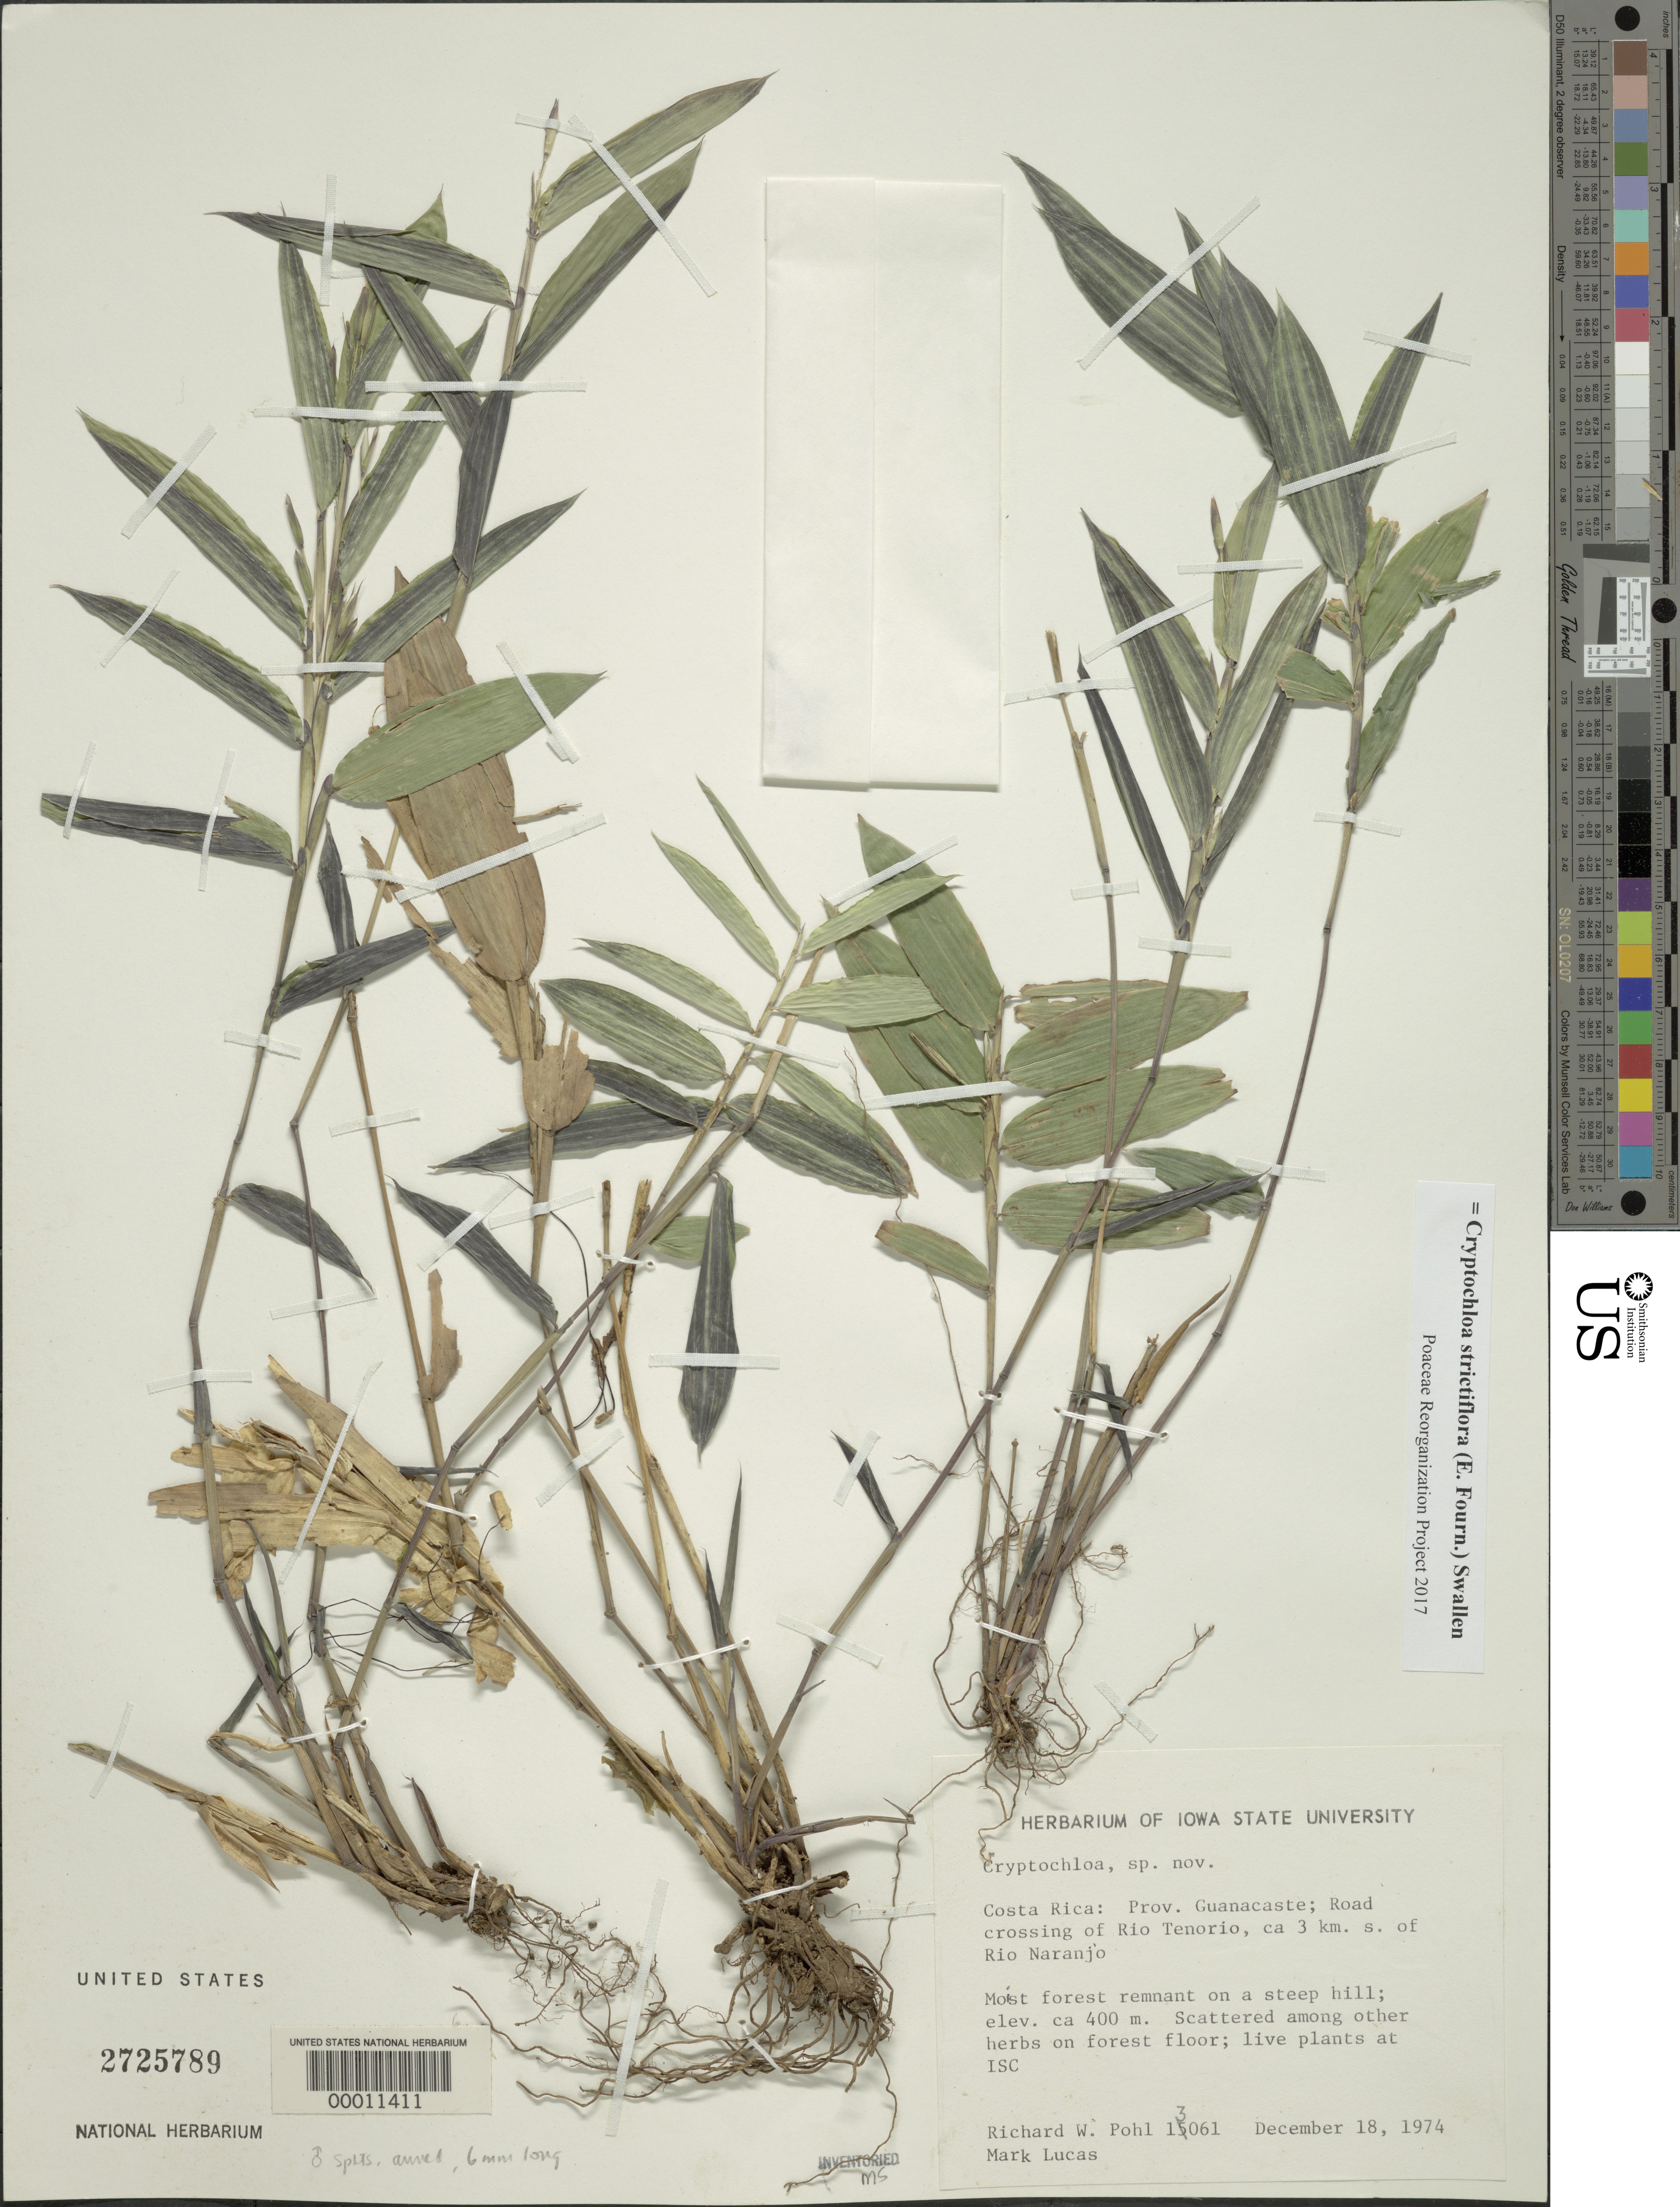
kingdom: Plantae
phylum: Tracheophyta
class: Liliopsida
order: Poales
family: Poaceae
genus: Cryptochloa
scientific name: Cryptochloa strictiflora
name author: (E. Fourn.) Swallen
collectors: R. W. Pohl & M. Lucas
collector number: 13061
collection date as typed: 18 Dec 1974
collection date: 1974-12-18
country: Costa Rica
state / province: Guanacaste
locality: Rio Tenorio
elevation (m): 400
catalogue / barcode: US 2725789